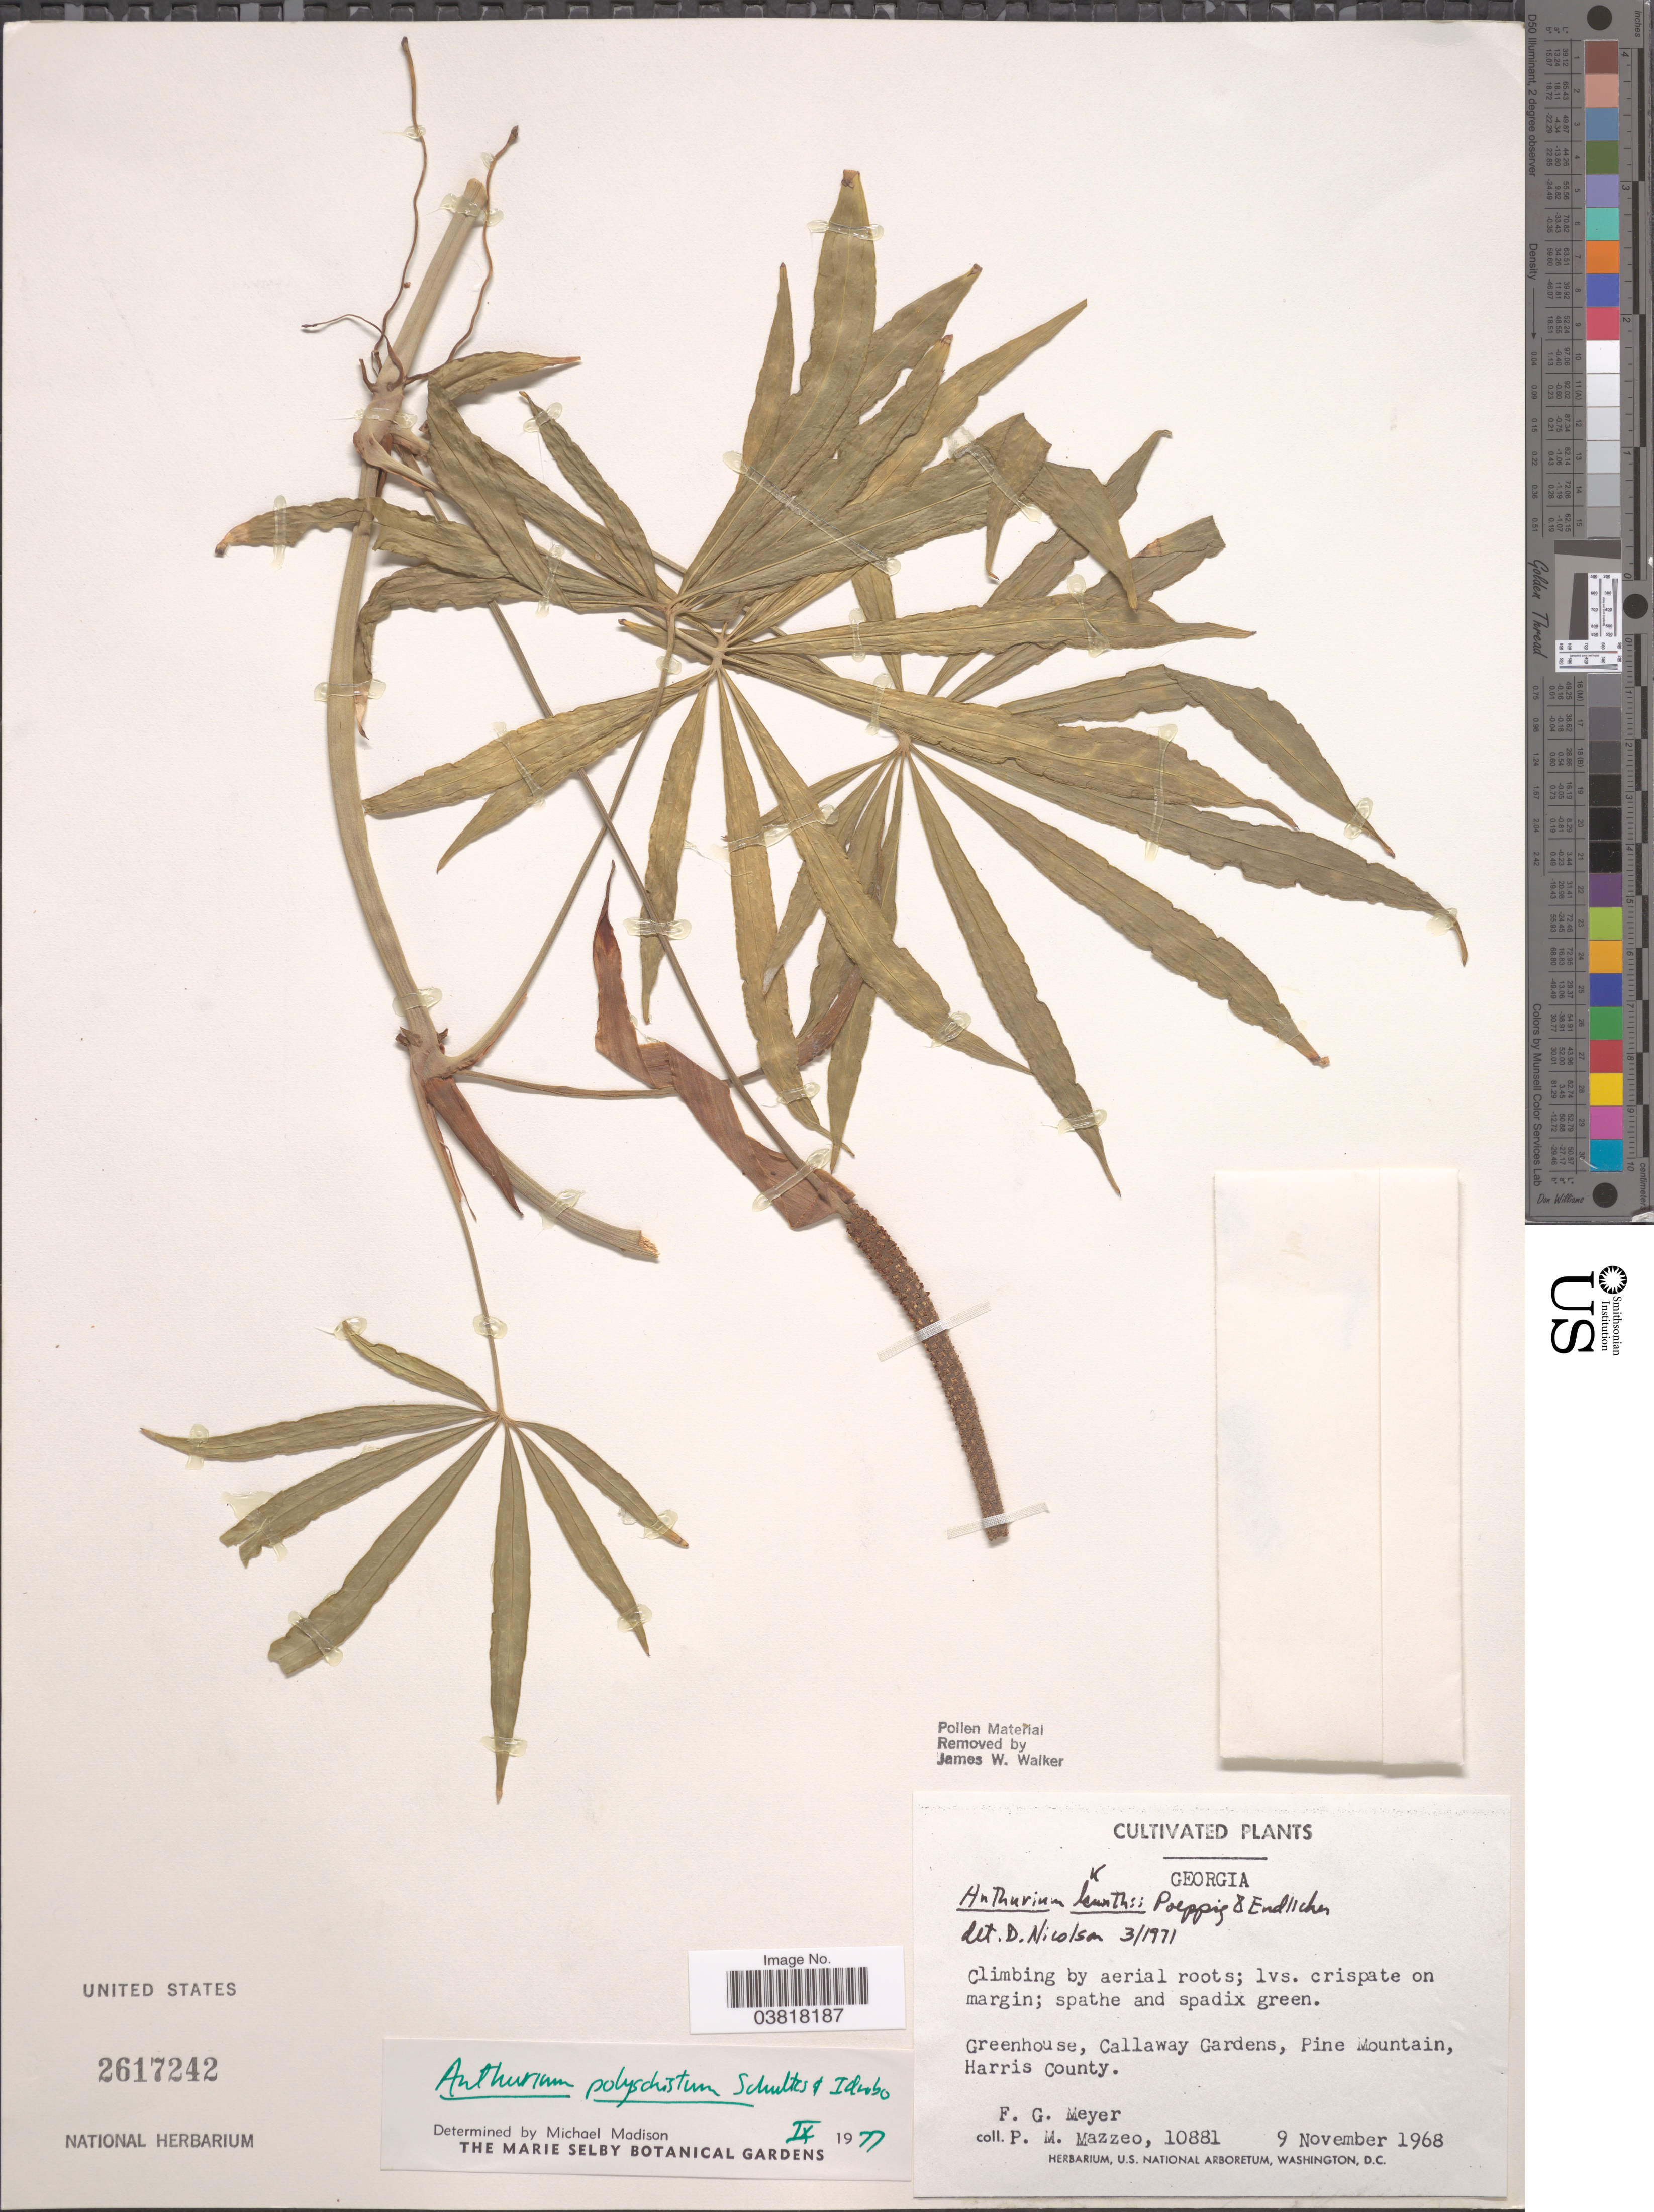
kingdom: Plantae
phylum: Tracheophyta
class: Liliopsida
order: Alismatales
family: Araceae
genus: Anthurium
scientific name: Anthurium polyschistum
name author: R.E. Schult. & Idrobo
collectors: F. G. Meyer & P. Mazzeo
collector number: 10881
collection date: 1968-11-09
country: United States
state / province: Georgia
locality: Greenhouse, Callaway Gardens, Pine Mountain, Harris County.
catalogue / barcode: US 2617242